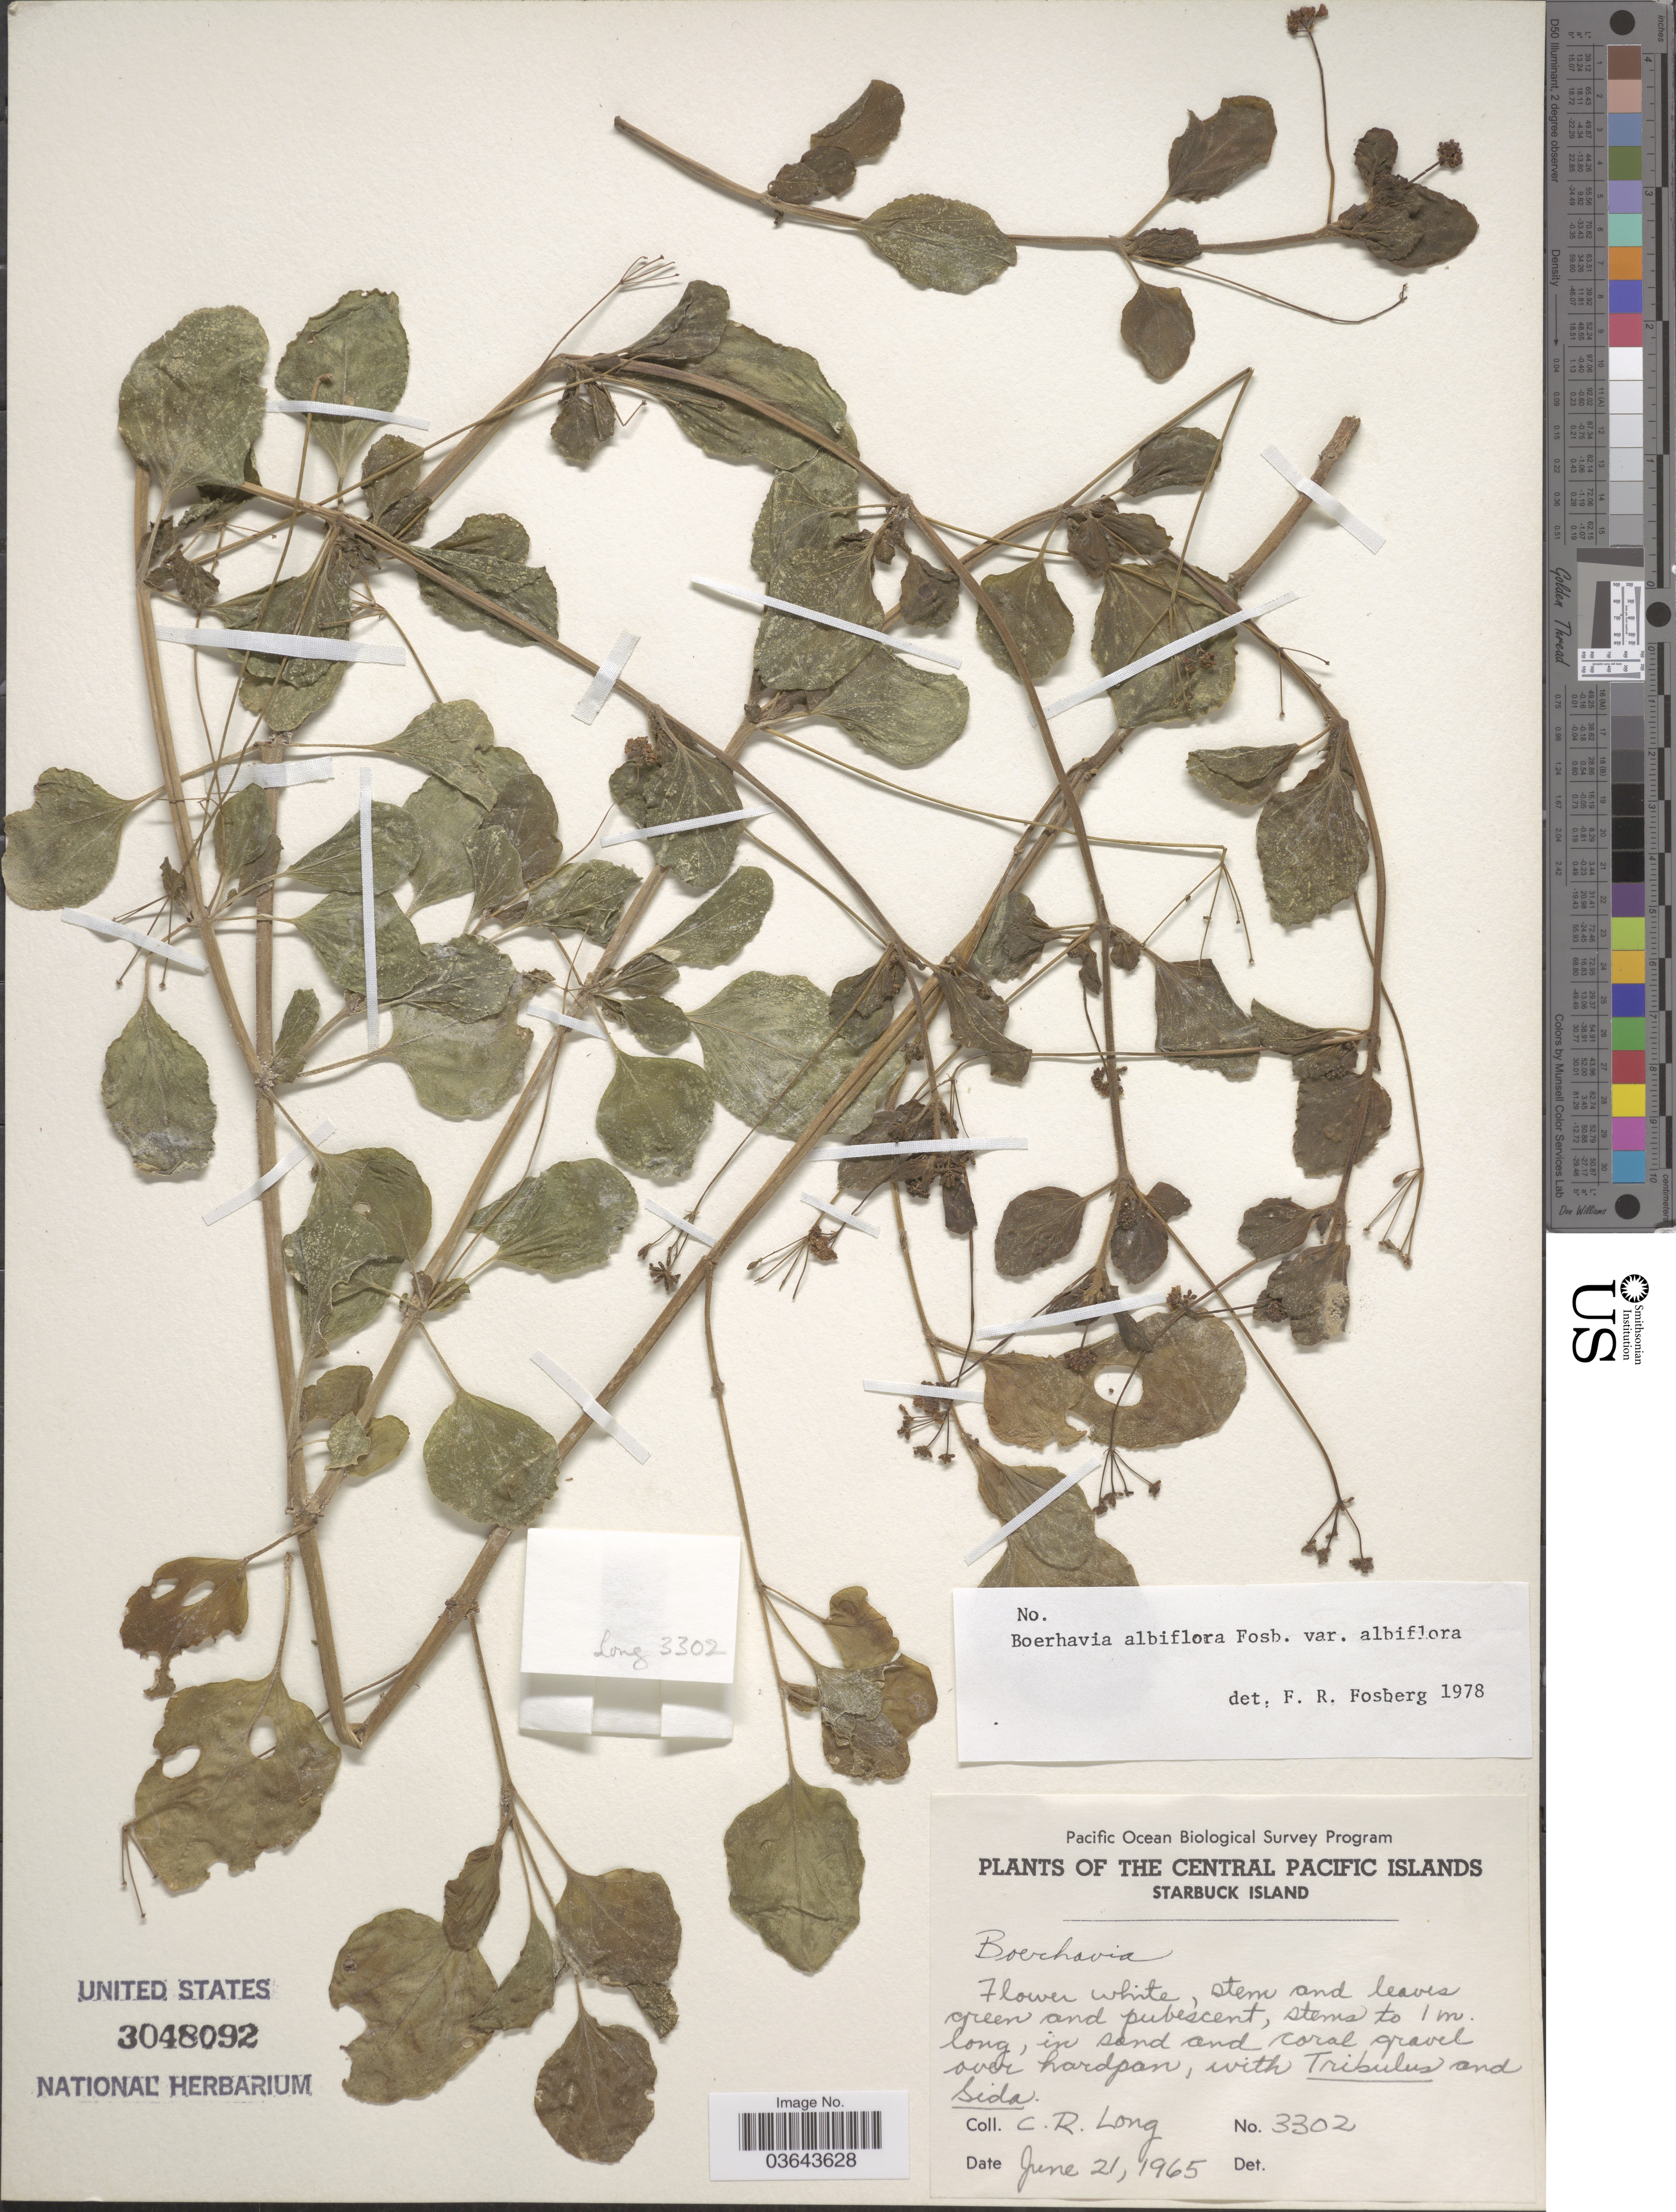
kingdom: Plantae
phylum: Tracheophyta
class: Magnoliopsida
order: Caryophyllales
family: Nyctaginaceae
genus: Boerhavia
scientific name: Boerhavia albiflora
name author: Fosberg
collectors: C. R. Long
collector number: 3302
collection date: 1965-06-21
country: Kiribati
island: Starbuck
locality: The Central Pacific Islands. Starbuck Island.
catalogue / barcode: US 3048092